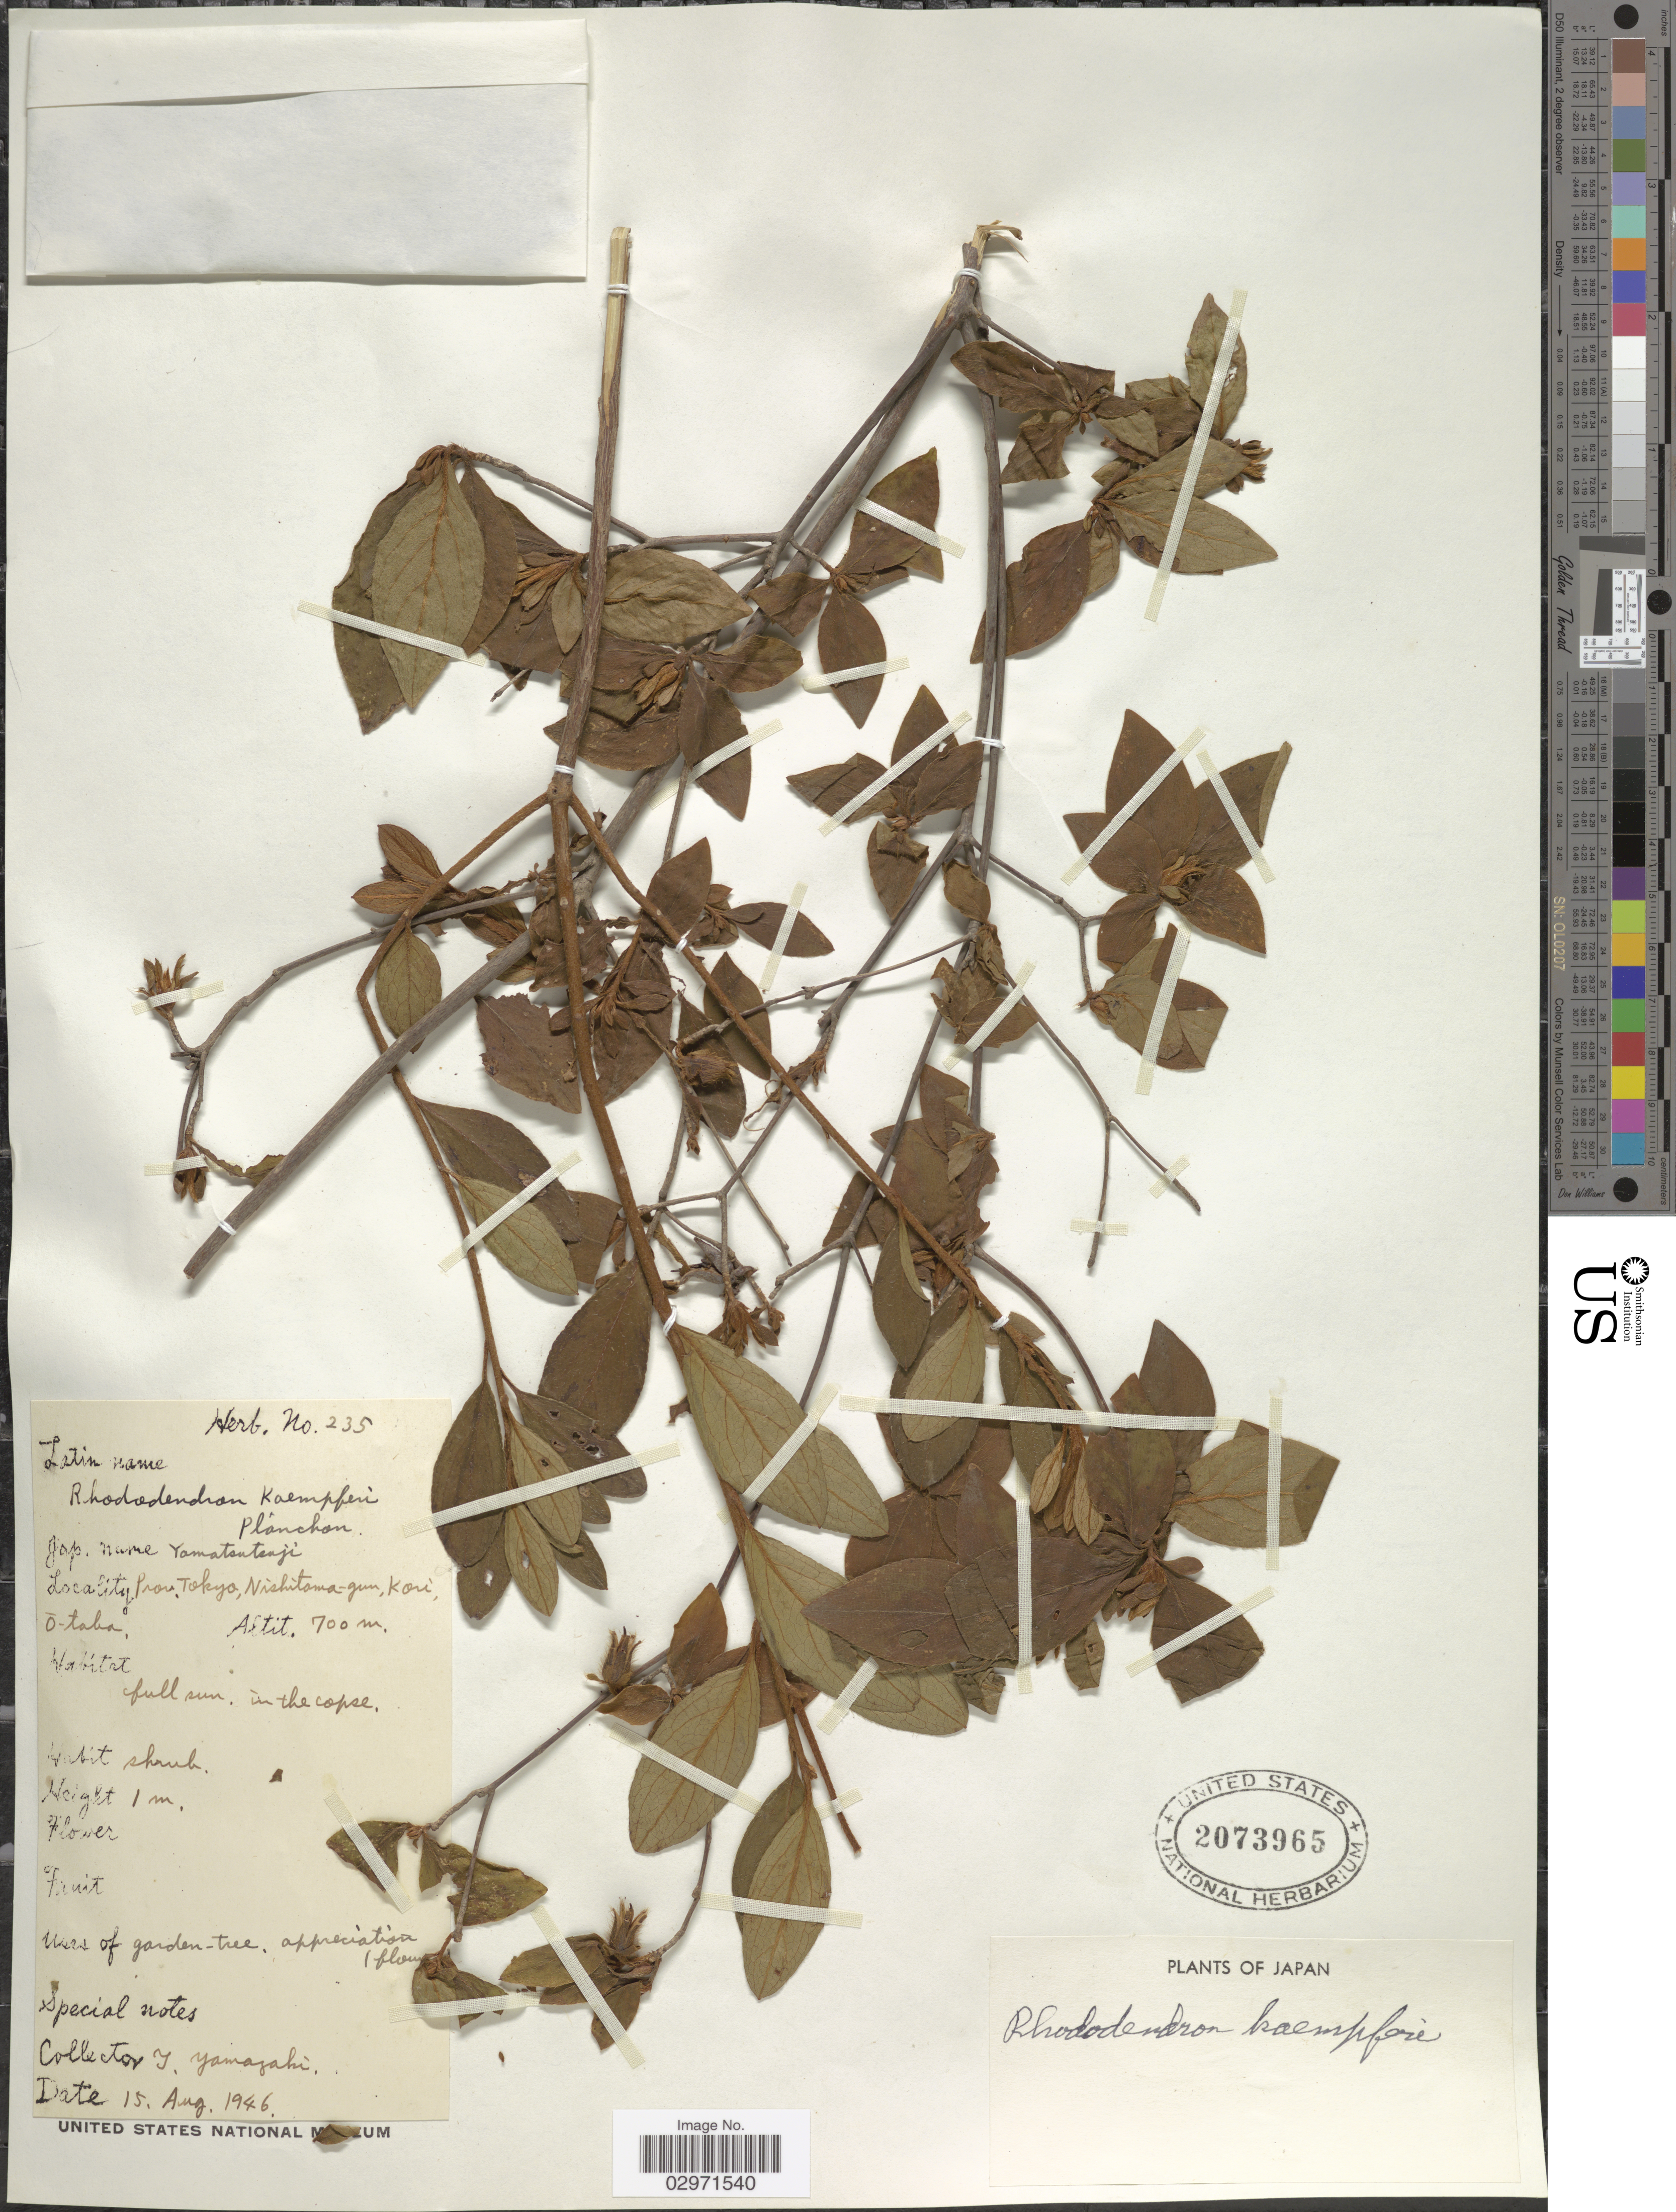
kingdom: Plantae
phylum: Tracheophyta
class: Magnoliopsida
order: Ericales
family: Ericaceae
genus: Rhododendron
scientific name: Rhododendron kaempferi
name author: Planch.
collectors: T. Yamazaki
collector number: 235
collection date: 1946-08-15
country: Japan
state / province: Tokyo, Federal City of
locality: Prov. Tokyo, Nishitama-gun, Kori, O-taba.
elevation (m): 700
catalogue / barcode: US 2073965